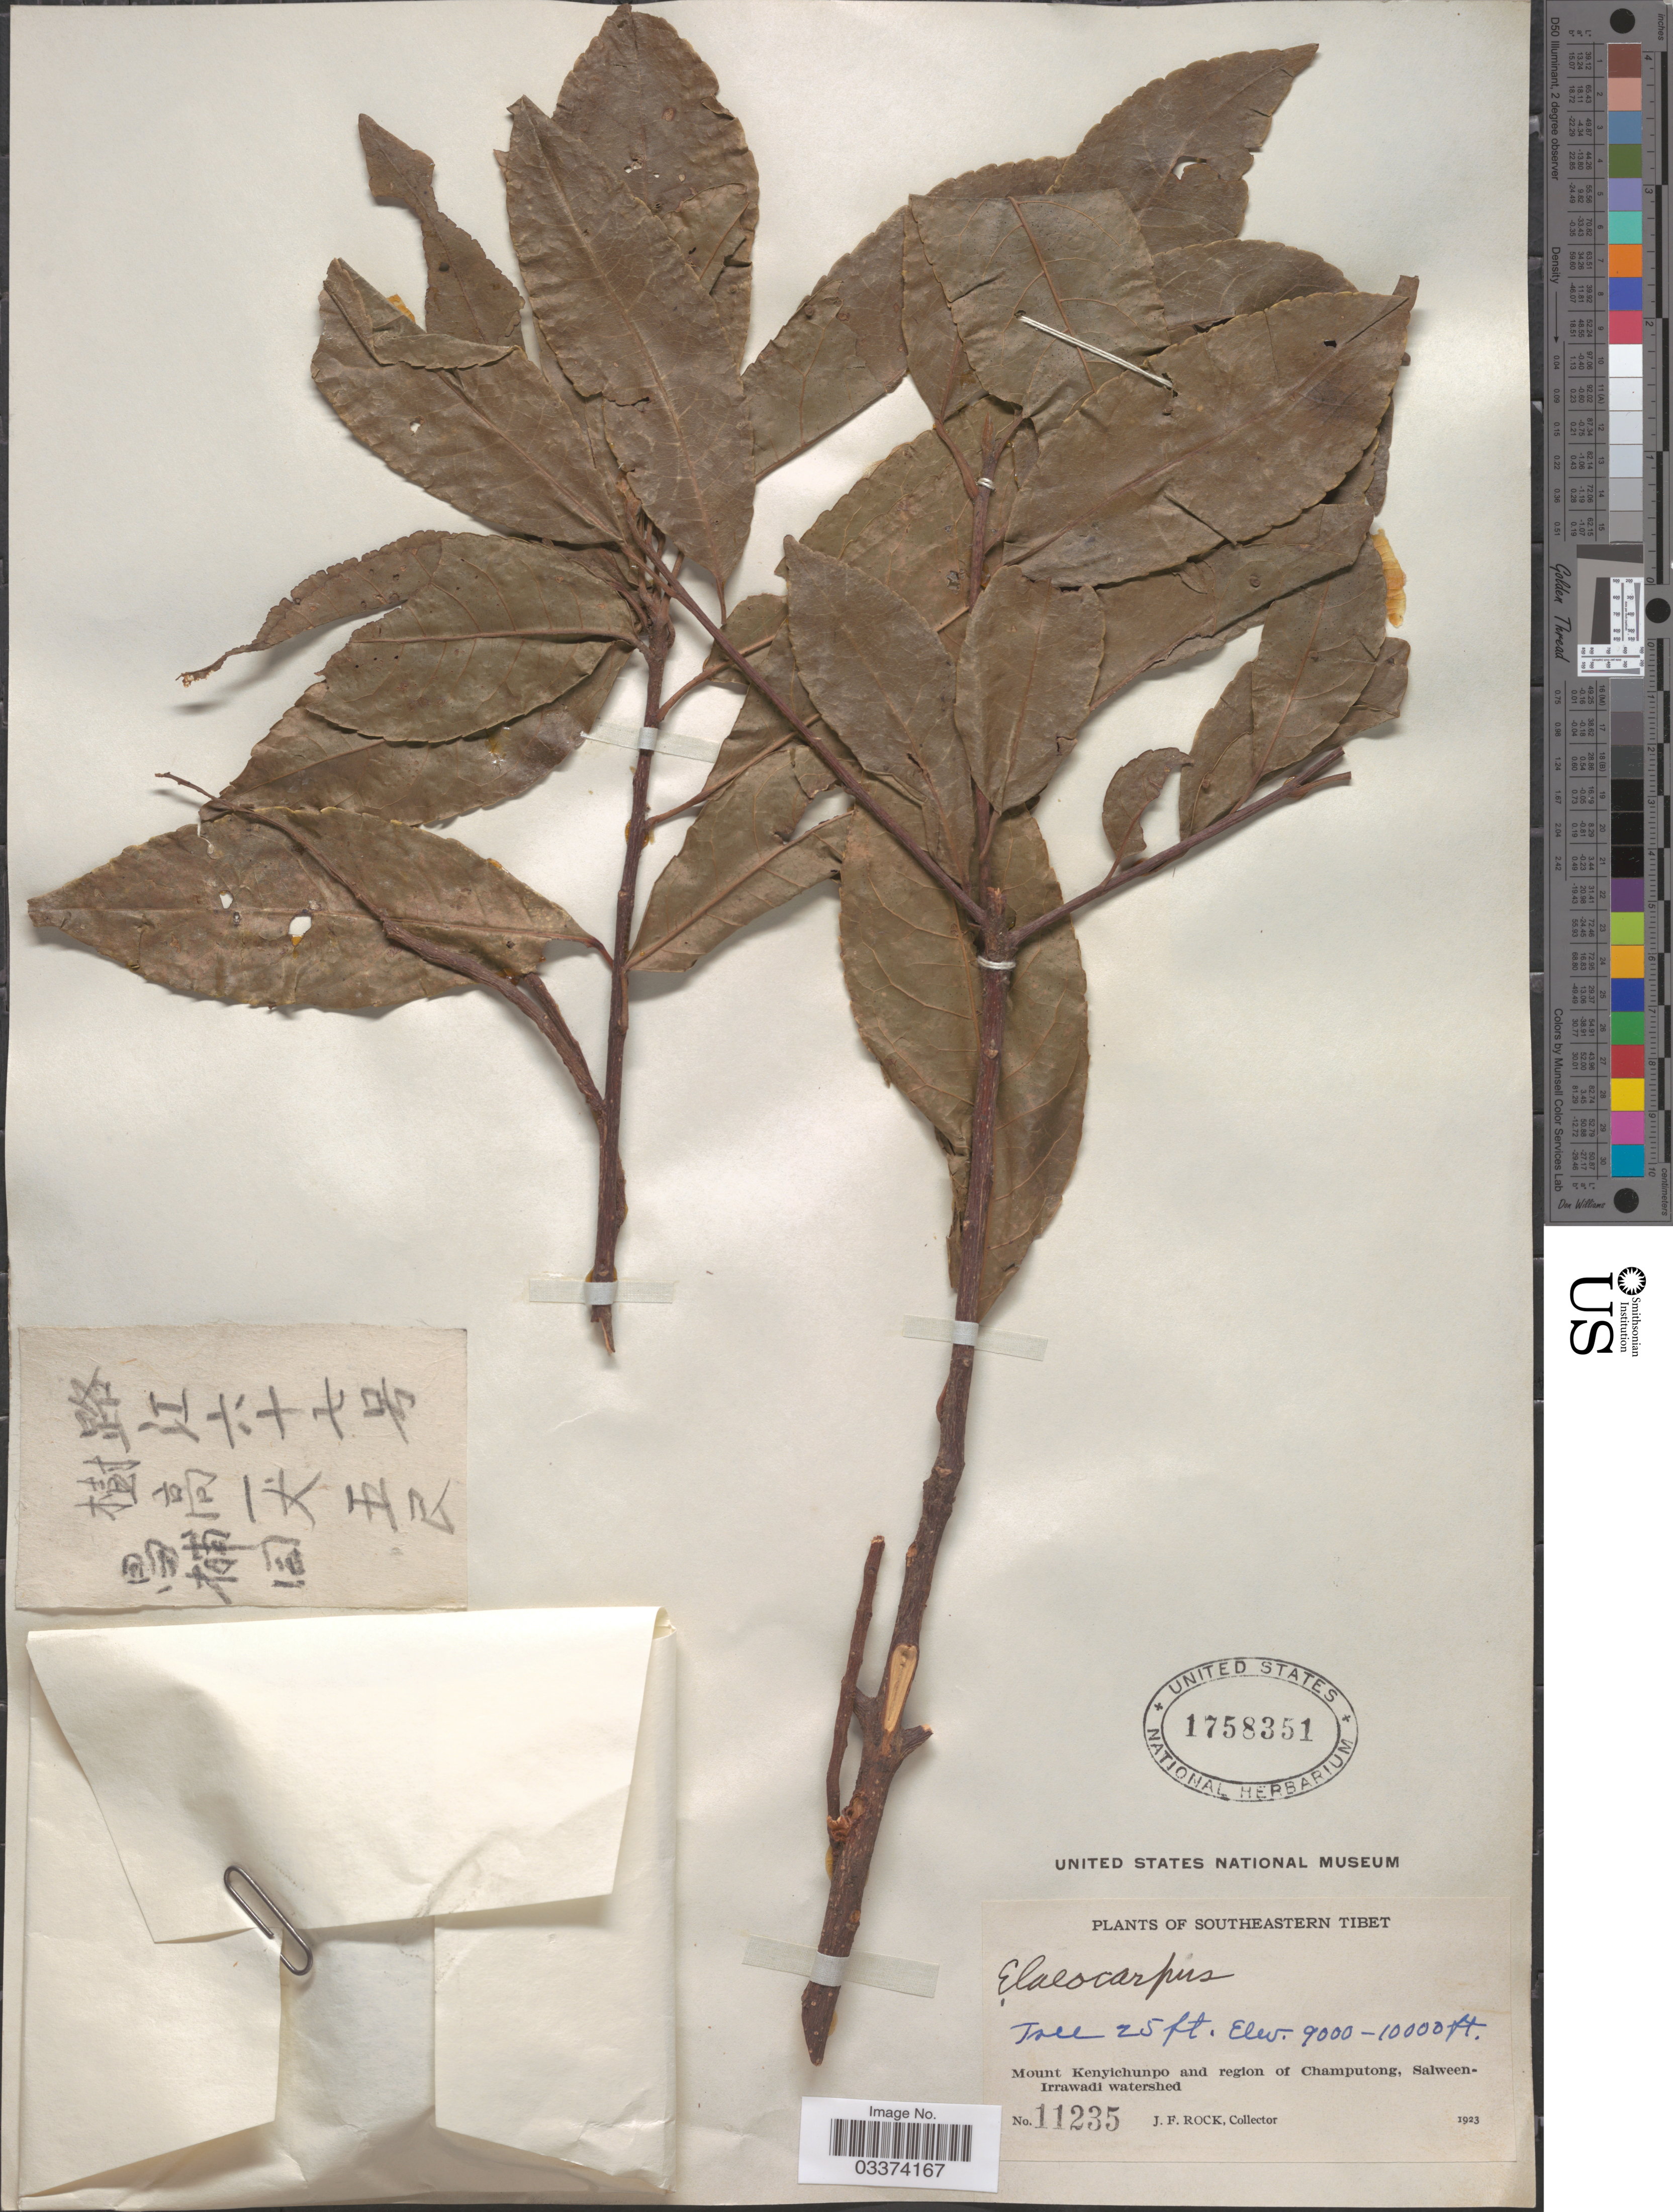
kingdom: Plantae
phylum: Tracheophyta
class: Magnoliopsida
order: Oxalidales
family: Elaeocarpaceae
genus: Elaeocarpus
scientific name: Elaeocarpus sp.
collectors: J. Rock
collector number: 11235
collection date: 1923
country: China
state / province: Xizang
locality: Southeastern Tibet. Mount Kenyichunpo and region of Champutong, Salween-Irrawadi watershed.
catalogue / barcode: US 1758351